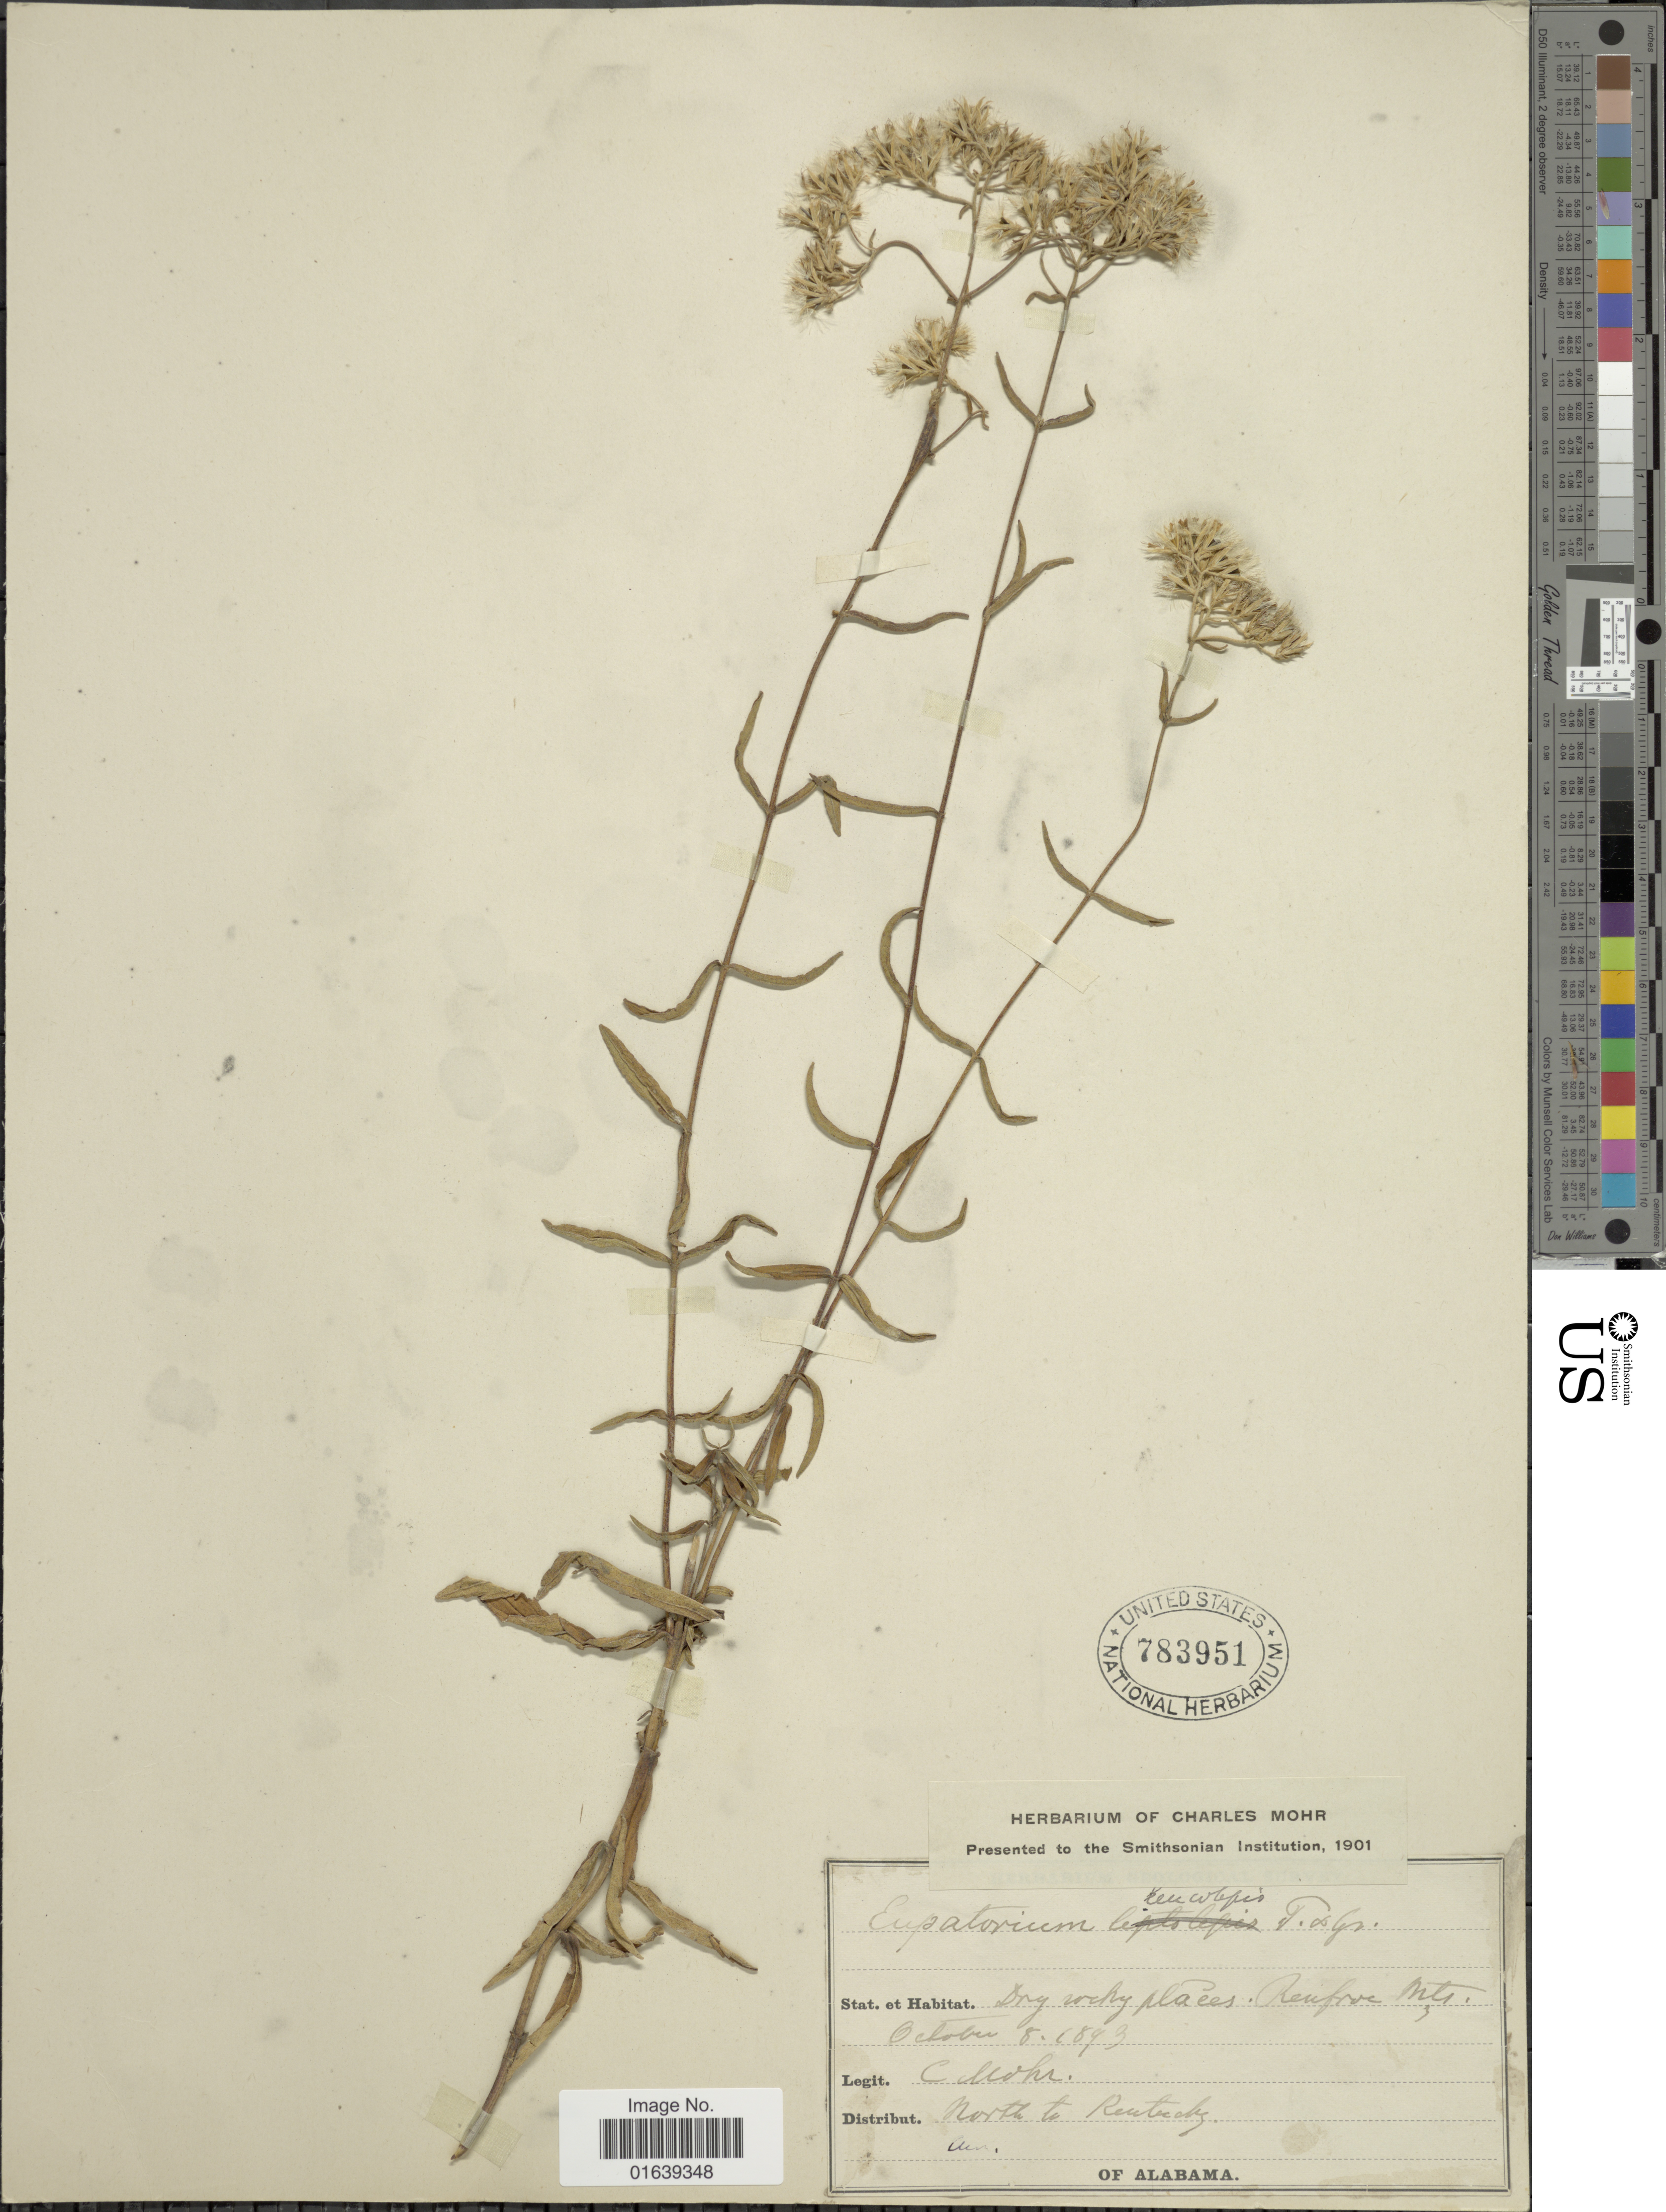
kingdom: Plantae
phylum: Tracheophyta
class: Magnoliopsida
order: Asterales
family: Asteraceae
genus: Eupatorium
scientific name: Eupatorium leucolepis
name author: (DC.) Torr. & A. Gray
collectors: C. T. Mohr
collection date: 1893-10-08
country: United States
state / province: Alabama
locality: Alabama. Dry rocky places. Renfroe Mts. North to Kentucky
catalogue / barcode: US 783951